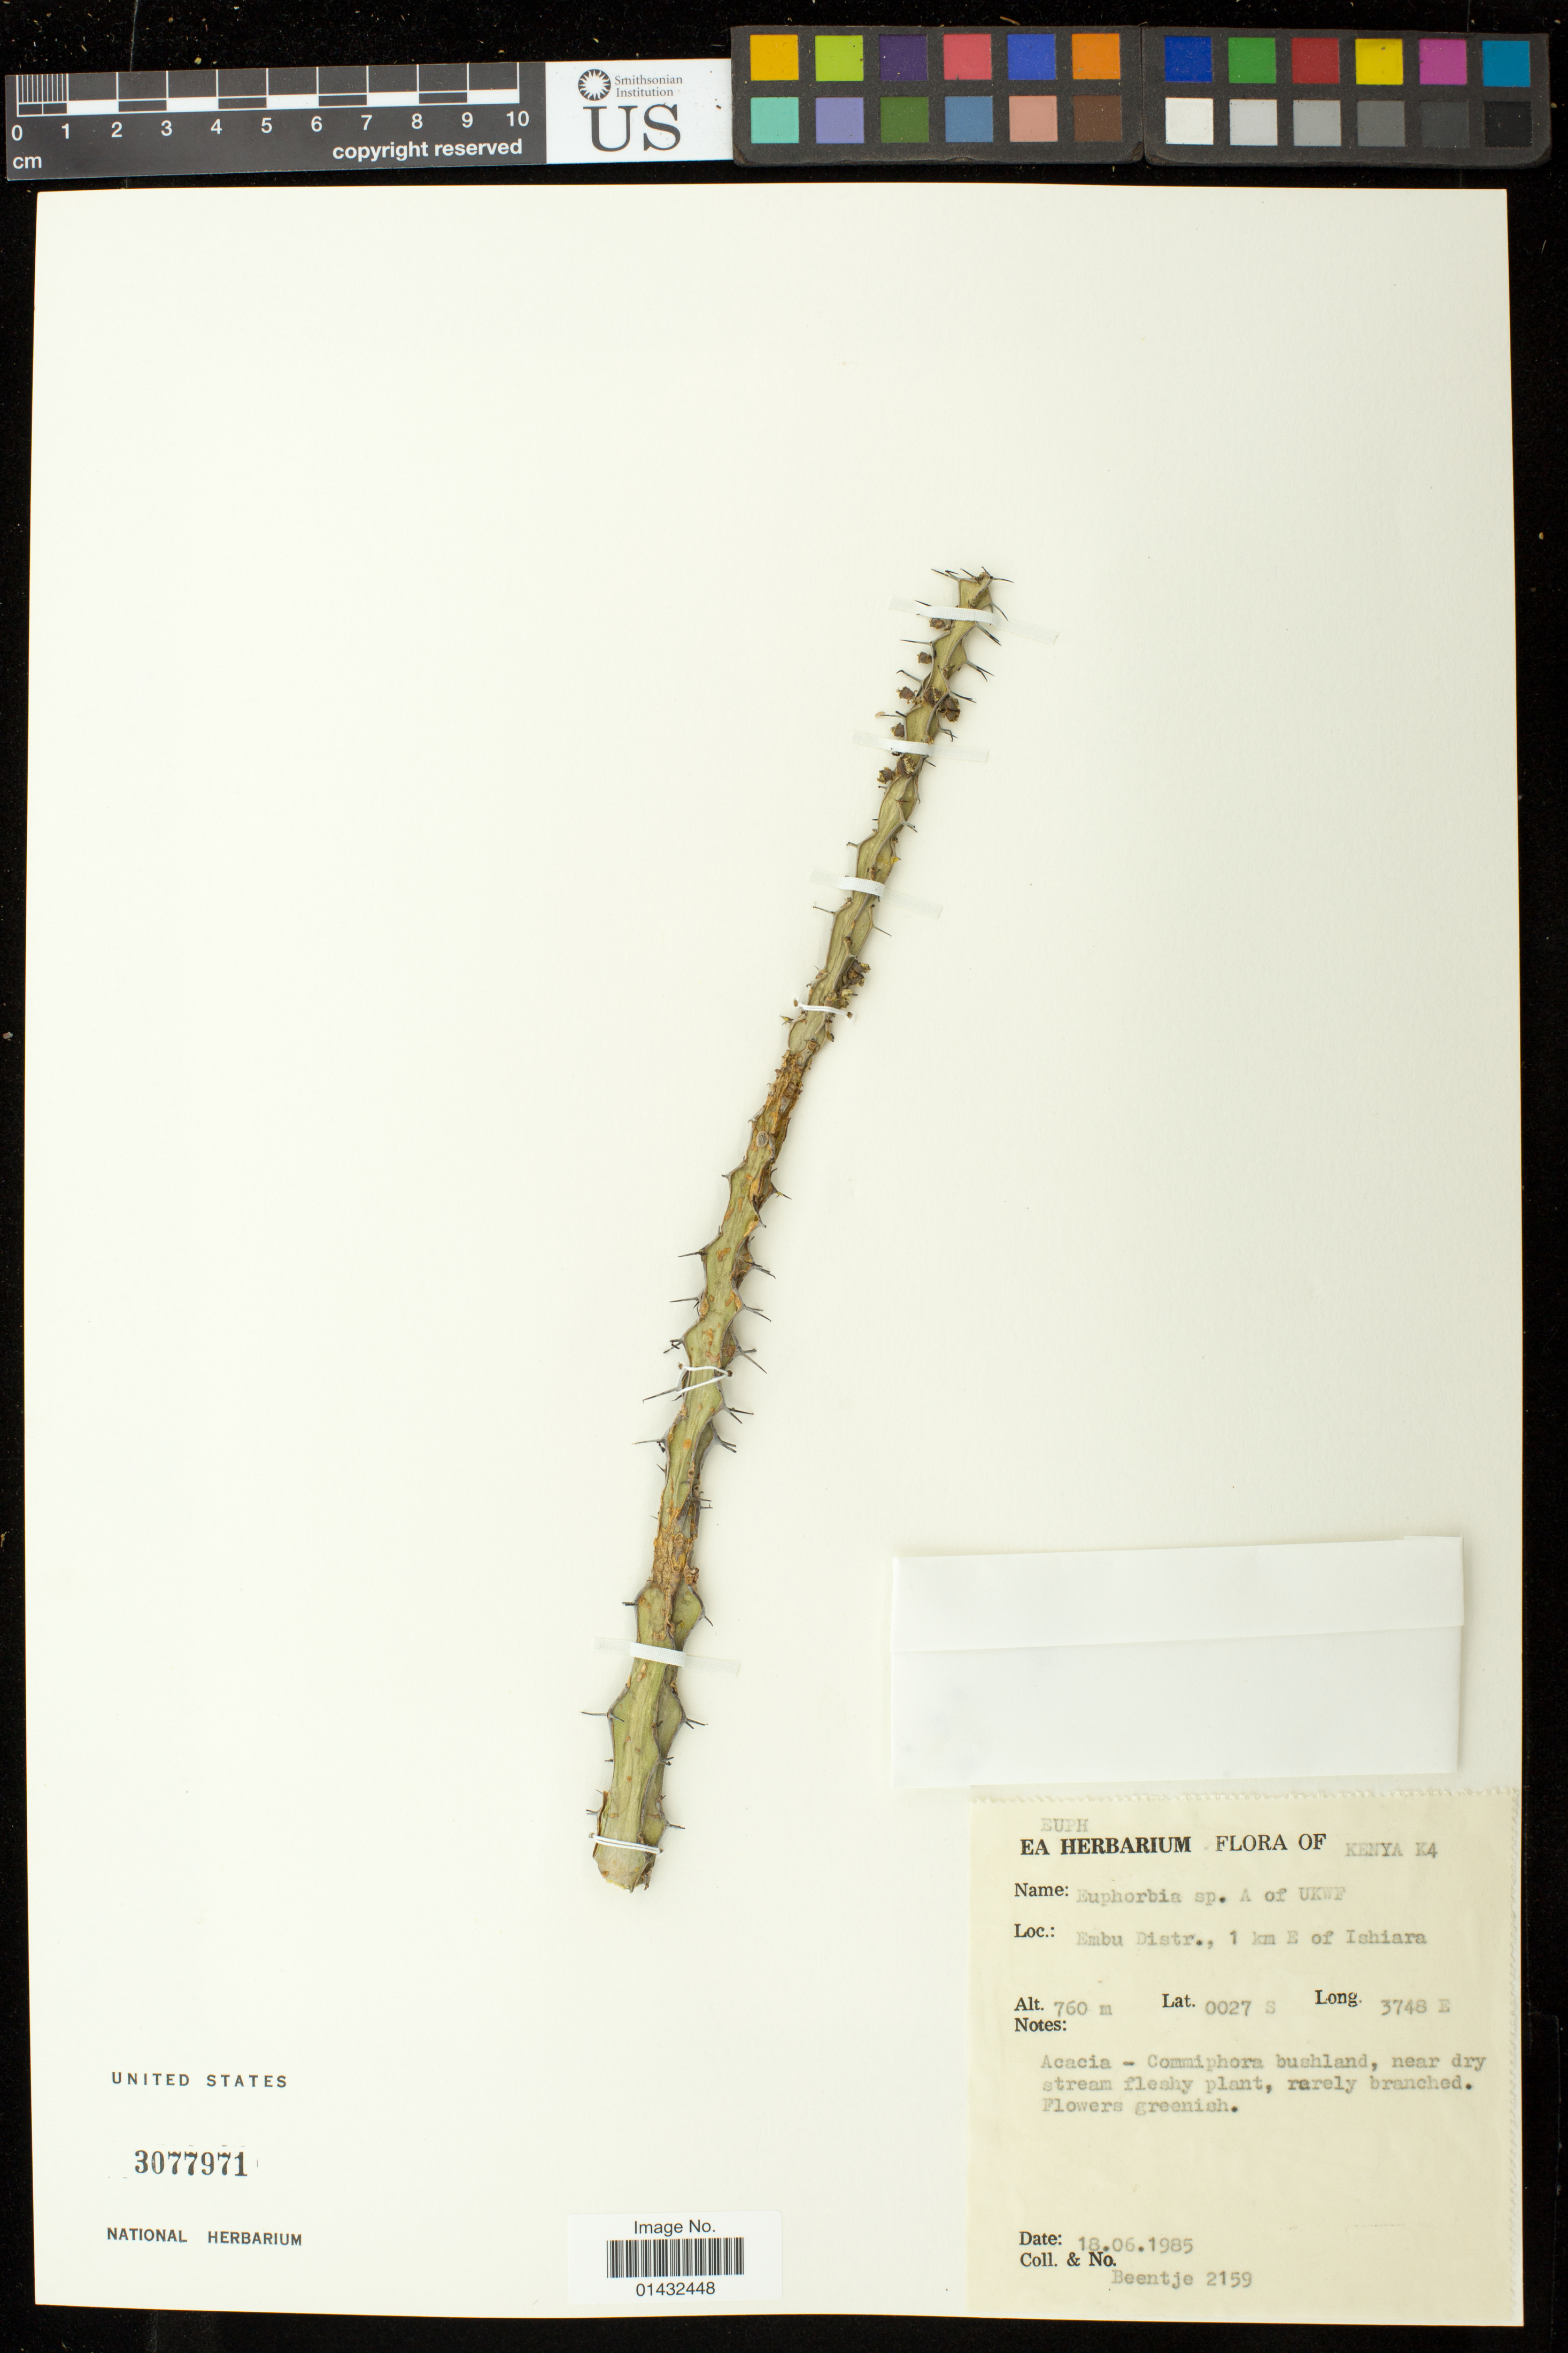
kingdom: Plantae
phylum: Tracheophyta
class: Magnoliopsida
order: Malpighiales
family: Euphorbiaceae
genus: Euphorbia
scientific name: Euphorbia sp.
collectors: -- Beentje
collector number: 2159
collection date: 1985-06-18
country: Kenya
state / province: Embu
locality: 1 km E of Ishiara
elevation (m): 760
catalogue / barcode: US 3077971